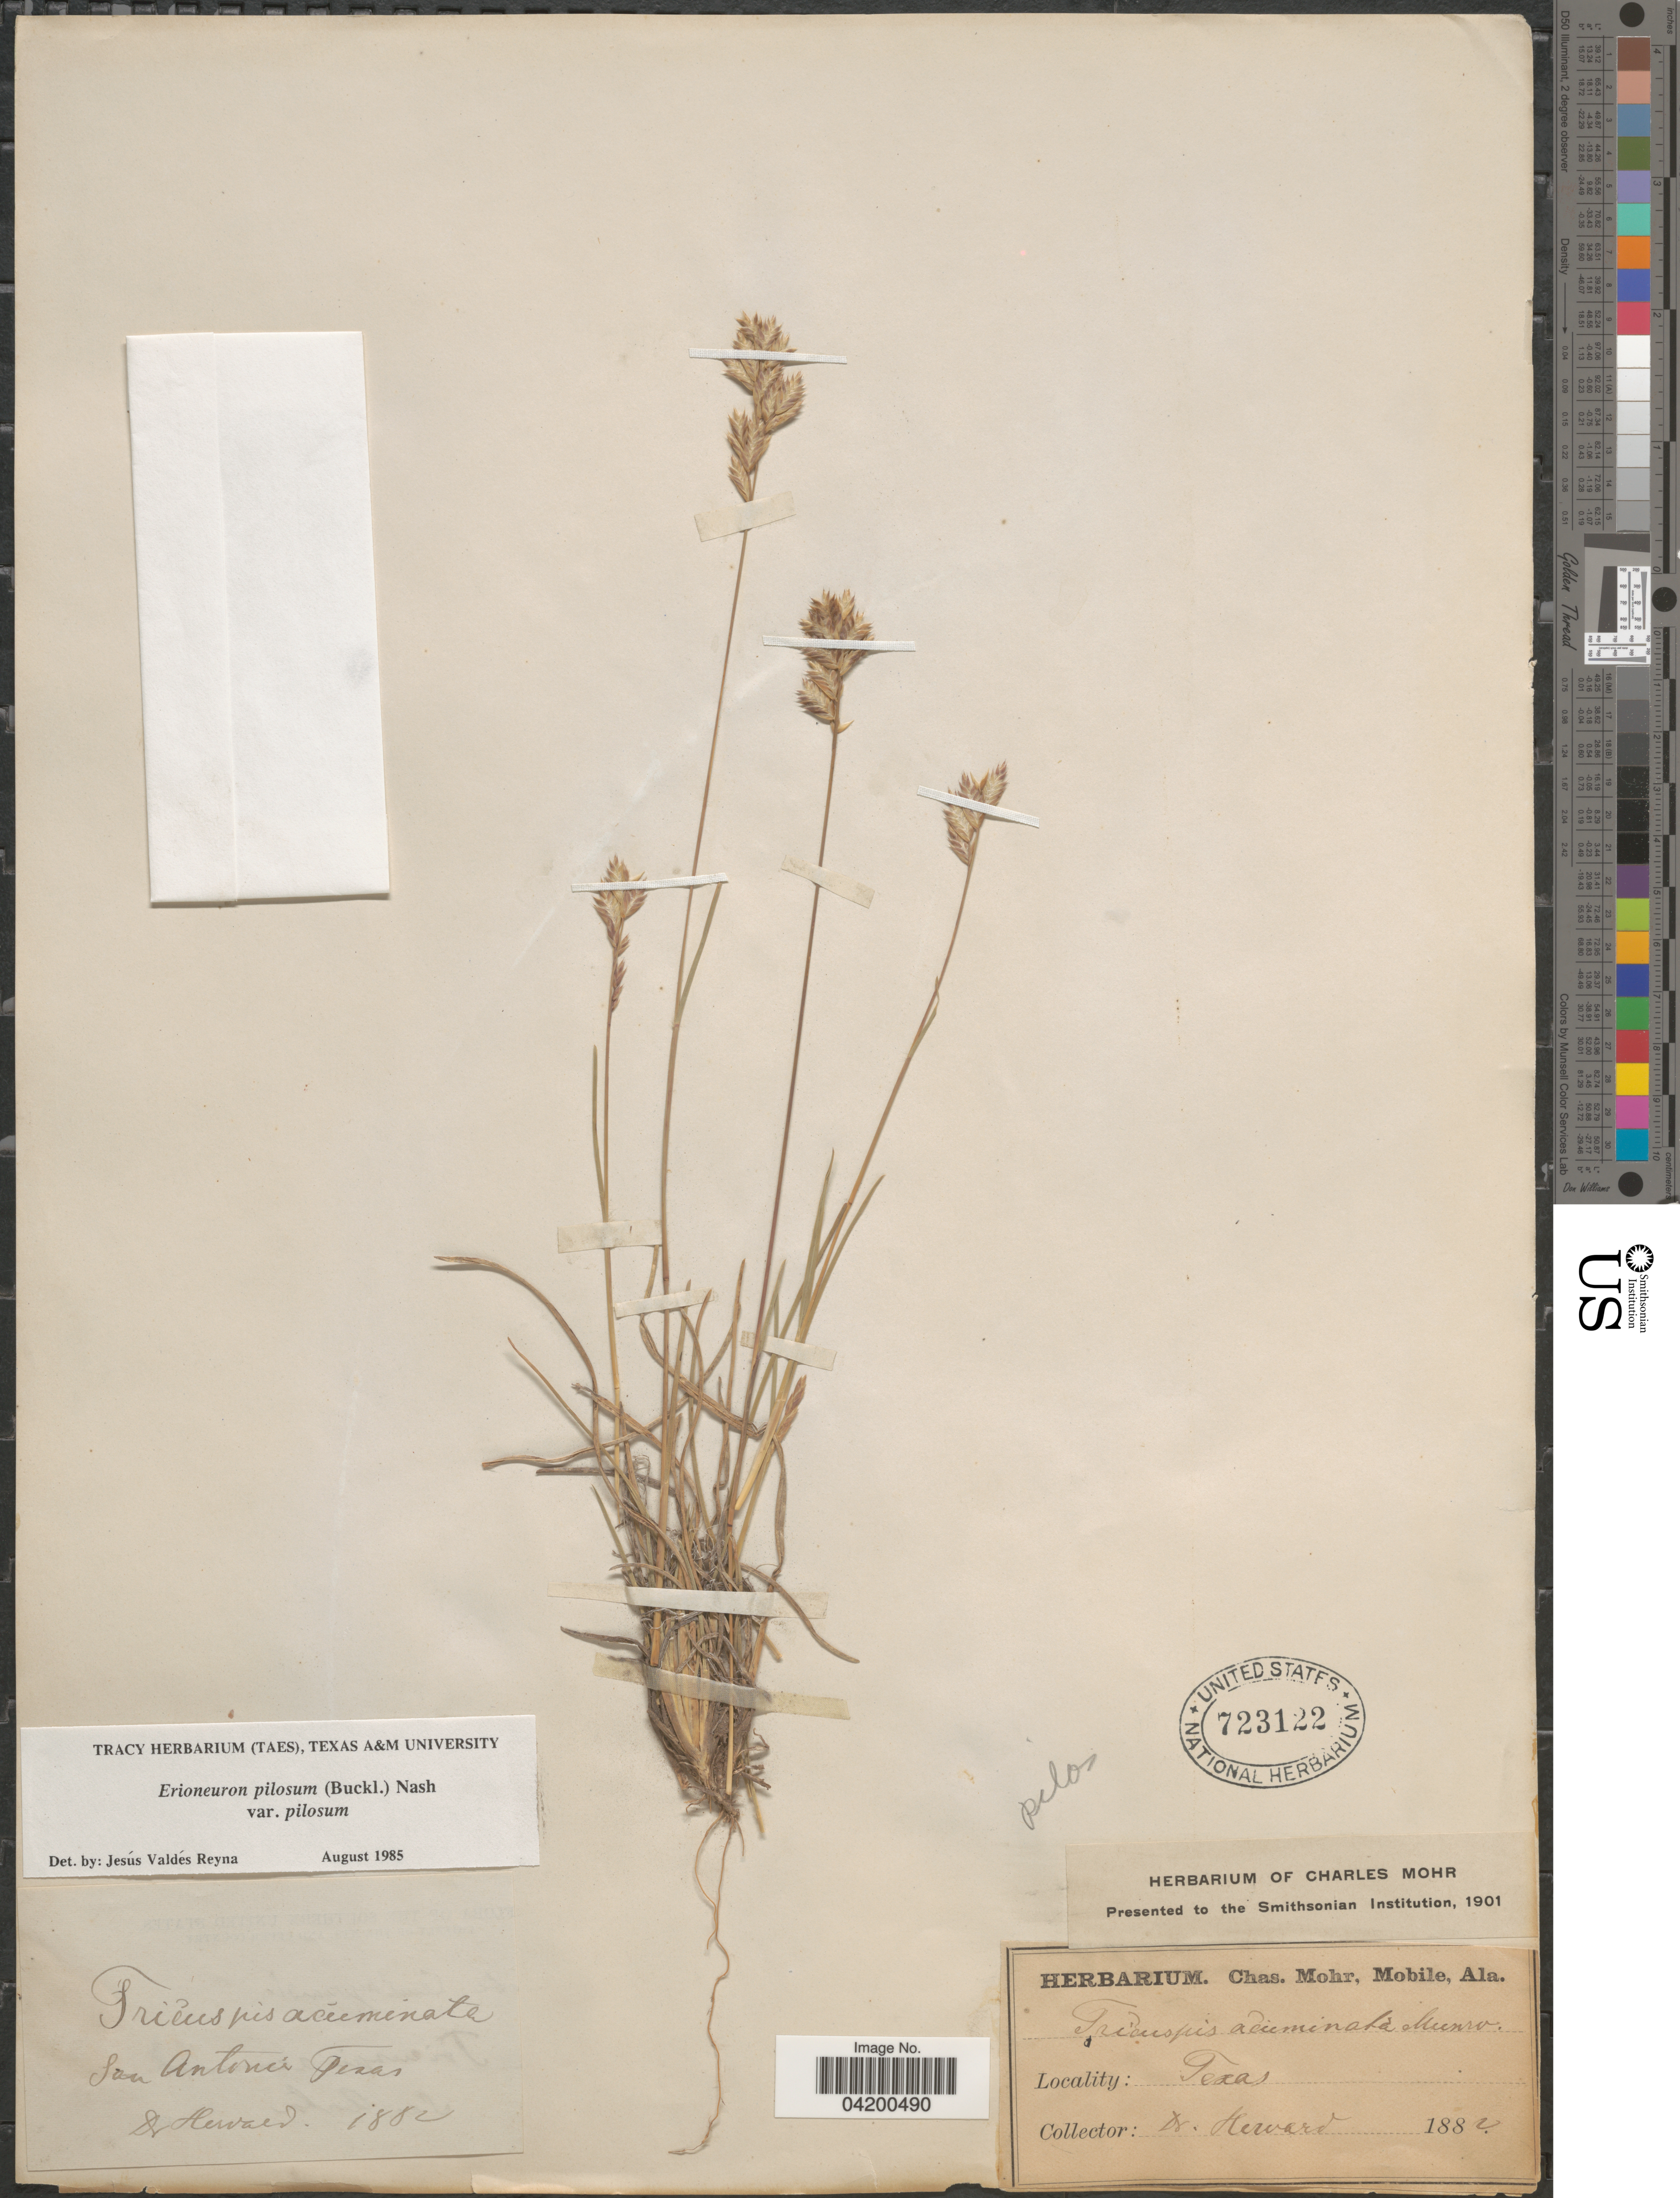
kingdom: Plantae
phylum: Tracheophyta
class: Liliopsida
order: Poales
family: Poaceae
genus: Erioneuron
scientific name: Erioneuron pilosum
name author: (Buckley) Nash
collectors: Harvard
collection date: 1882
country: United States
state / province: Texas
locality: San Antonio.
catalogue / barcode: US 723122